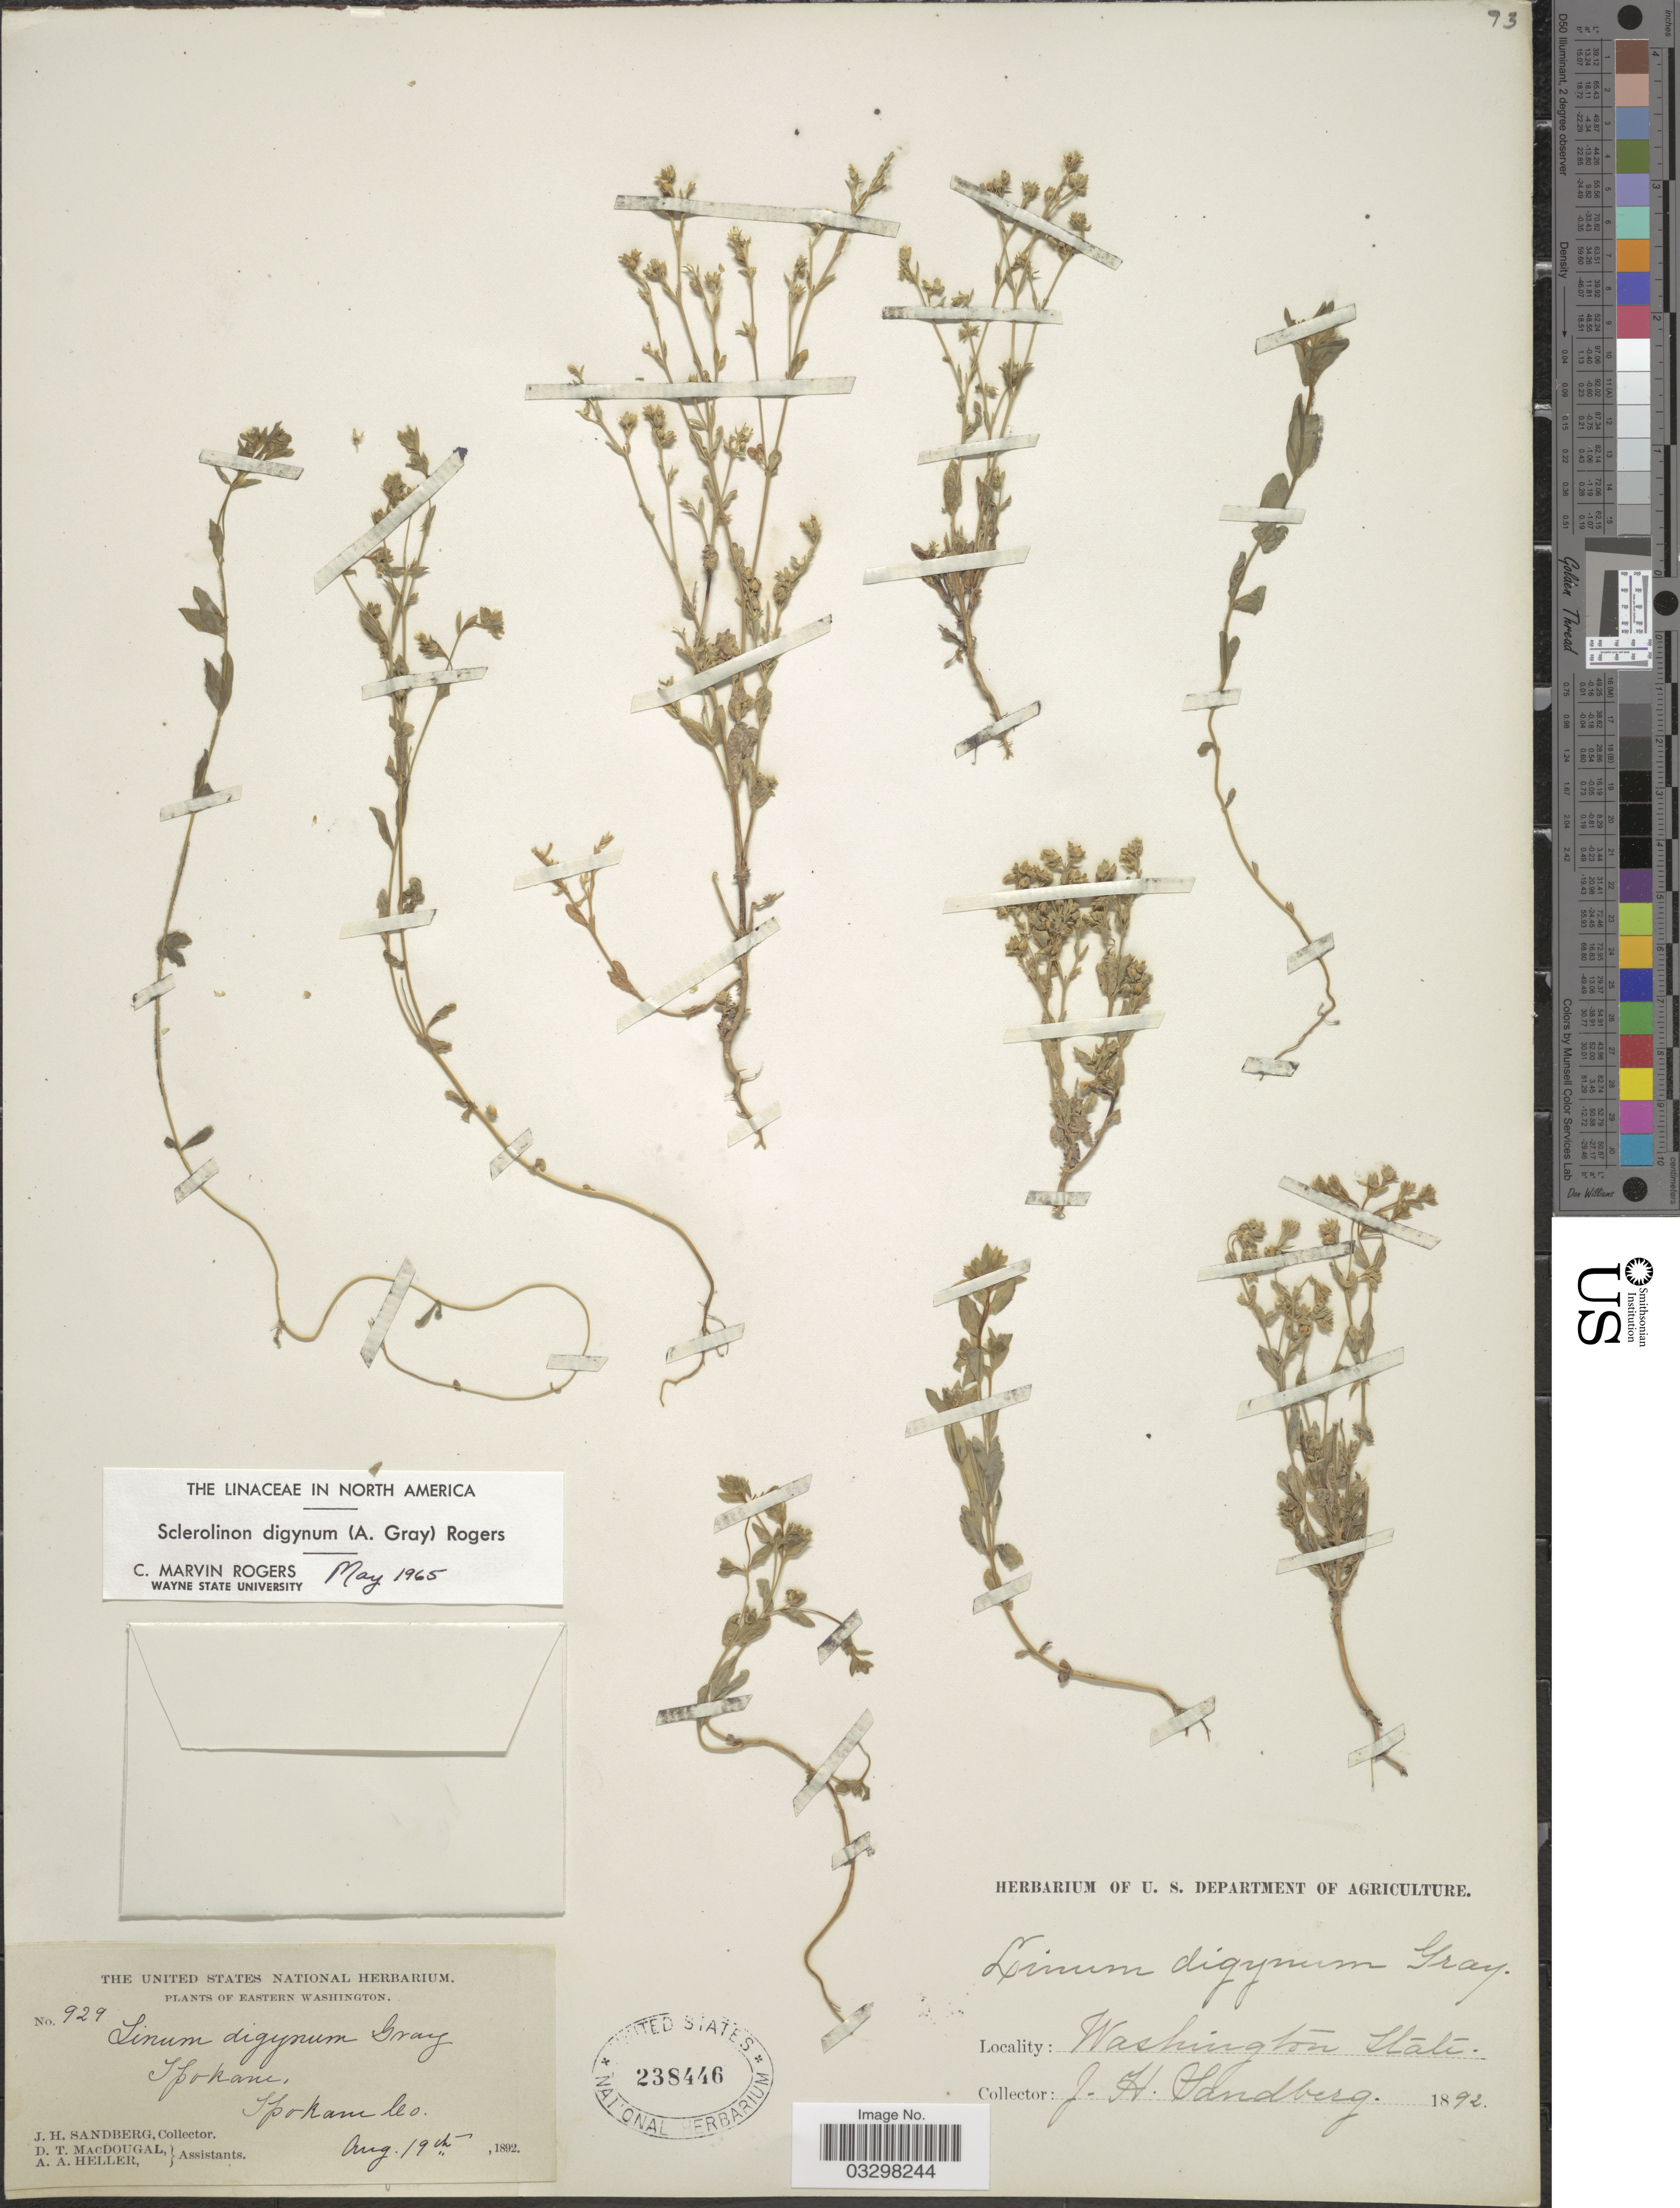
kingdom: Plantae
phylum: Tracheophyta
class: Magnoliopsida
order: Malpighiales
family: Linaceae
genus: Linum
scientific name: Linum digynum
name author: A. Gray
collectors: J. H. Sandberg, D. T. MacDougal & A. A. Heller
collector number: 929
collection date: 1892-08-19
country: United States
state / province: Washington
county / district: Spokane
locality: Eastern Washington. Spokane, Spokane Co.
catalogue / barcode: US 238446